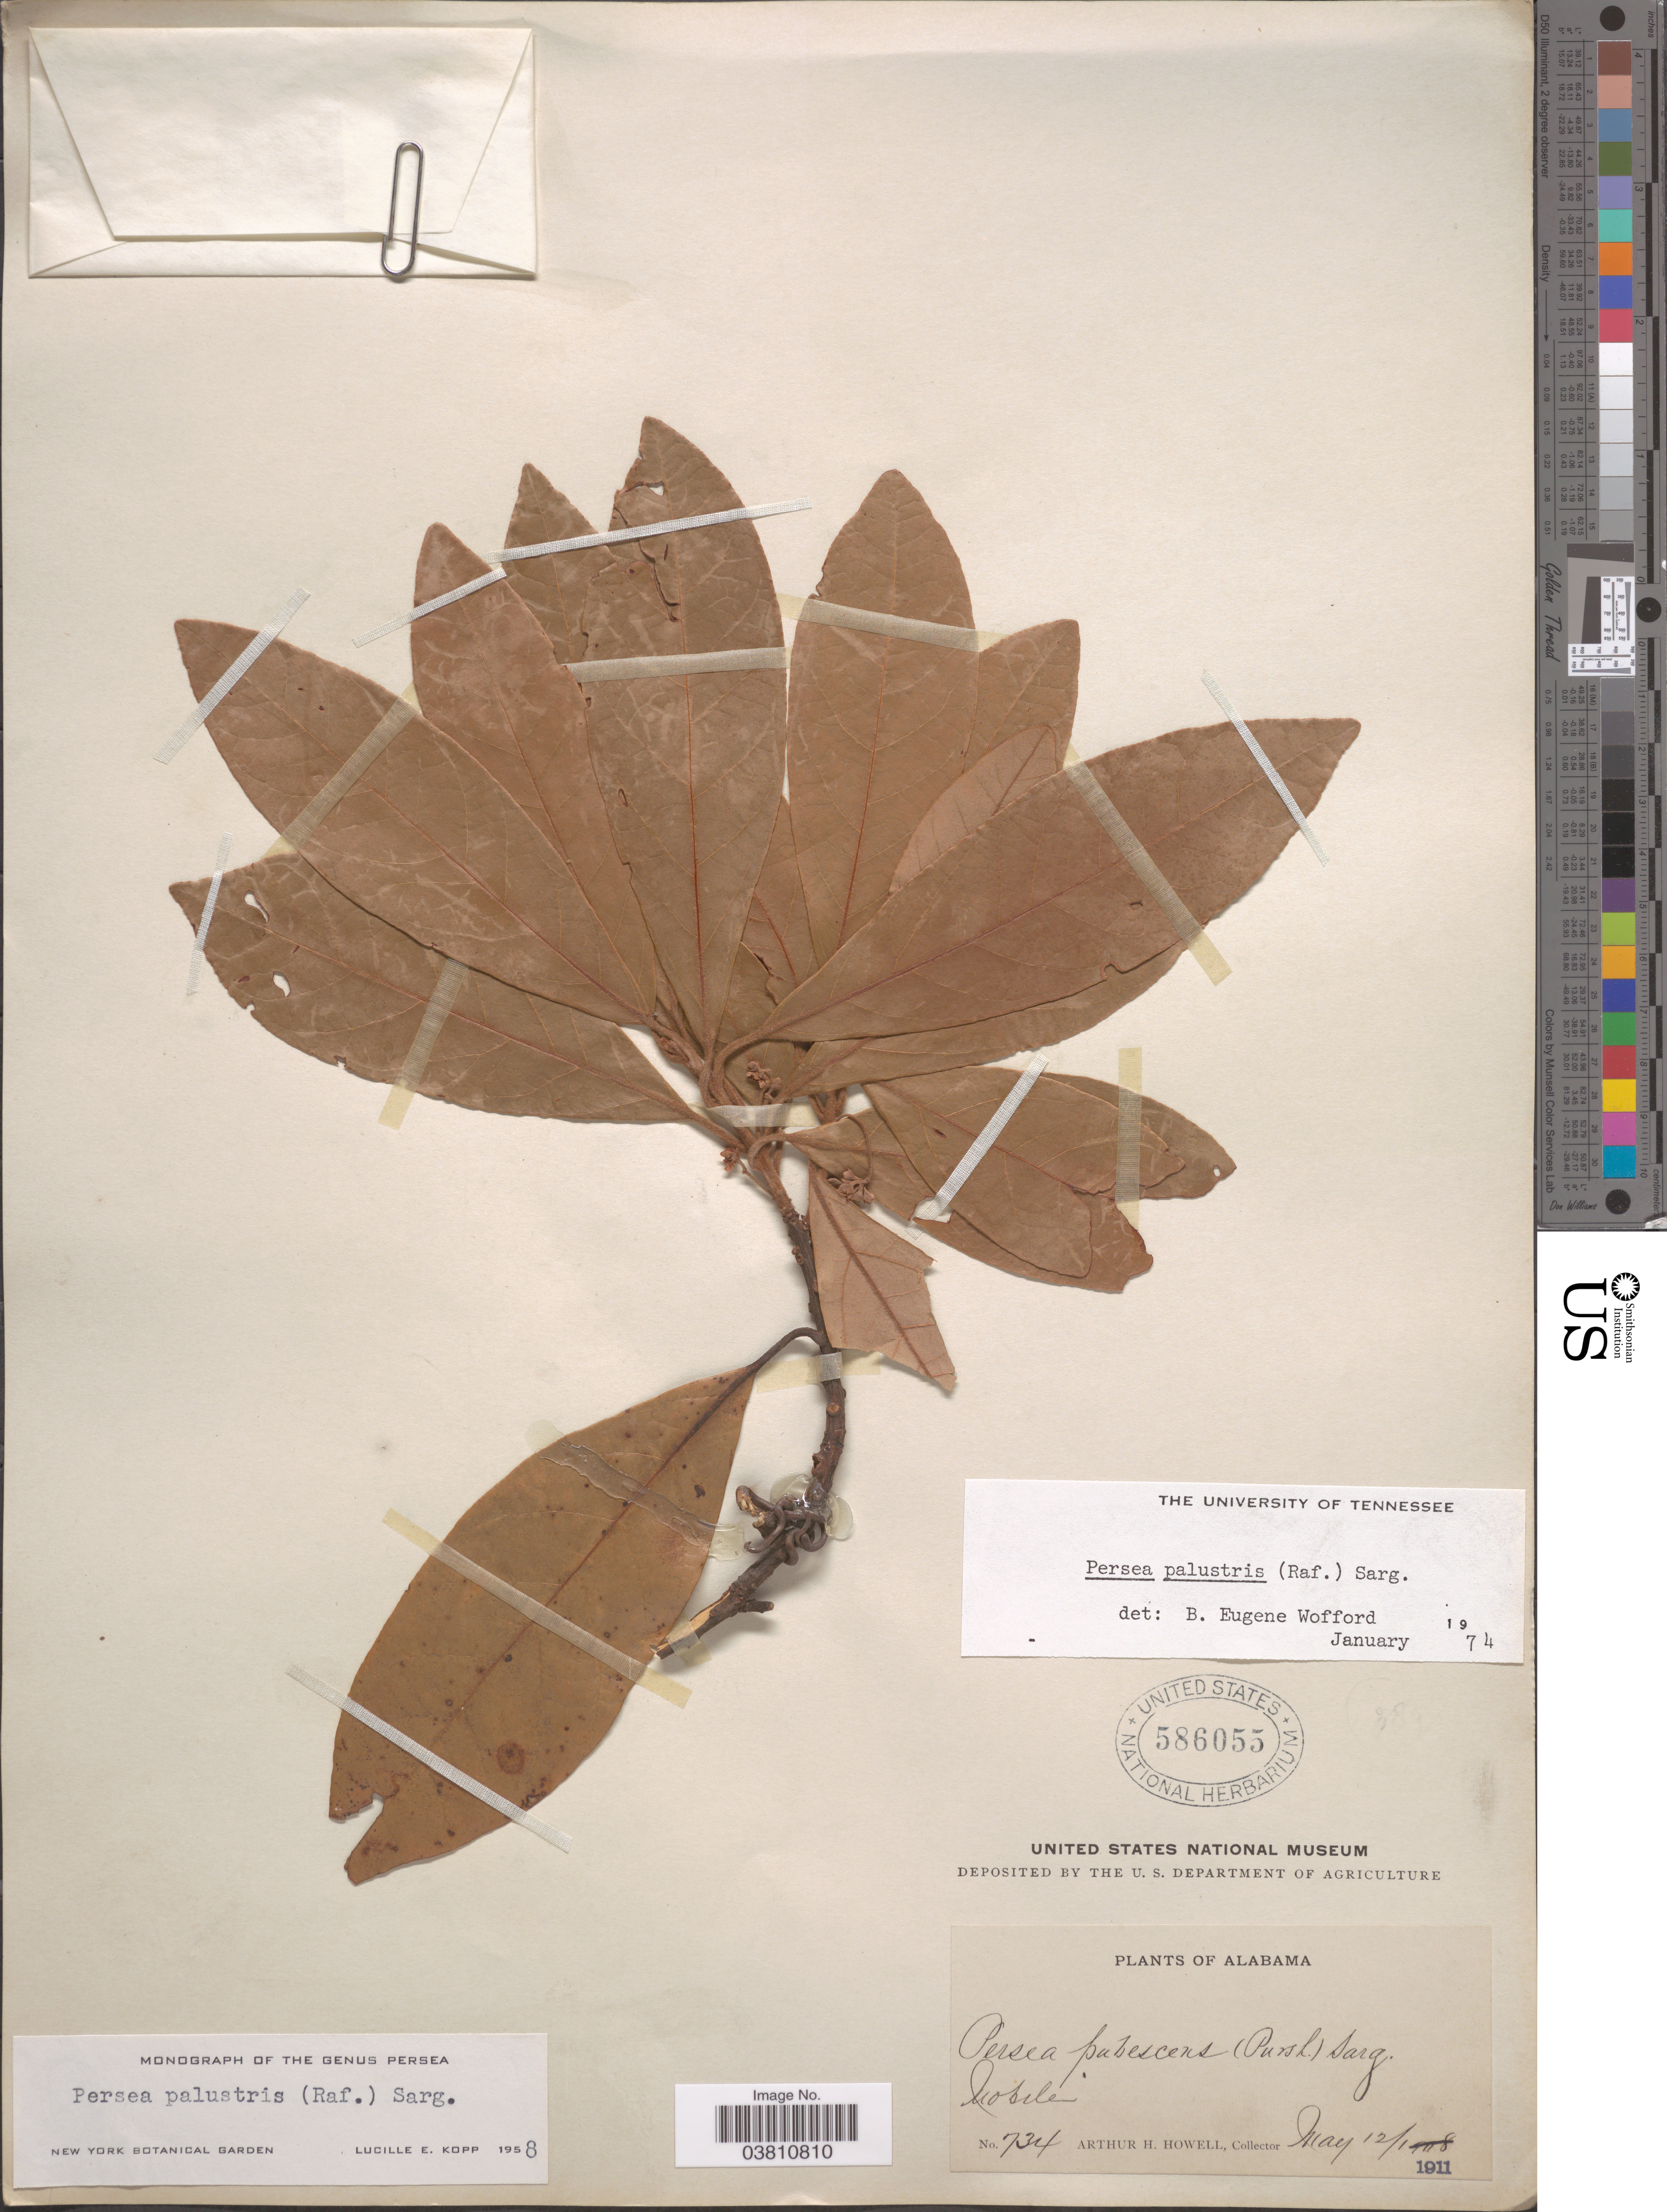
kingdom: Plantae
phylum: Tracheophyta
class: Magnoliopsida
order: Laurales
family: Lauraceae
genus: Persea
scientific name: Persea palustris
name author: (Raf.) Sarg.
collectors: A. H. Howell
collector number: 734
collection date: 1911-05-12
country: United States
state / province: Alabama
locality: Mobile.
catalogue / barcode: US 586055